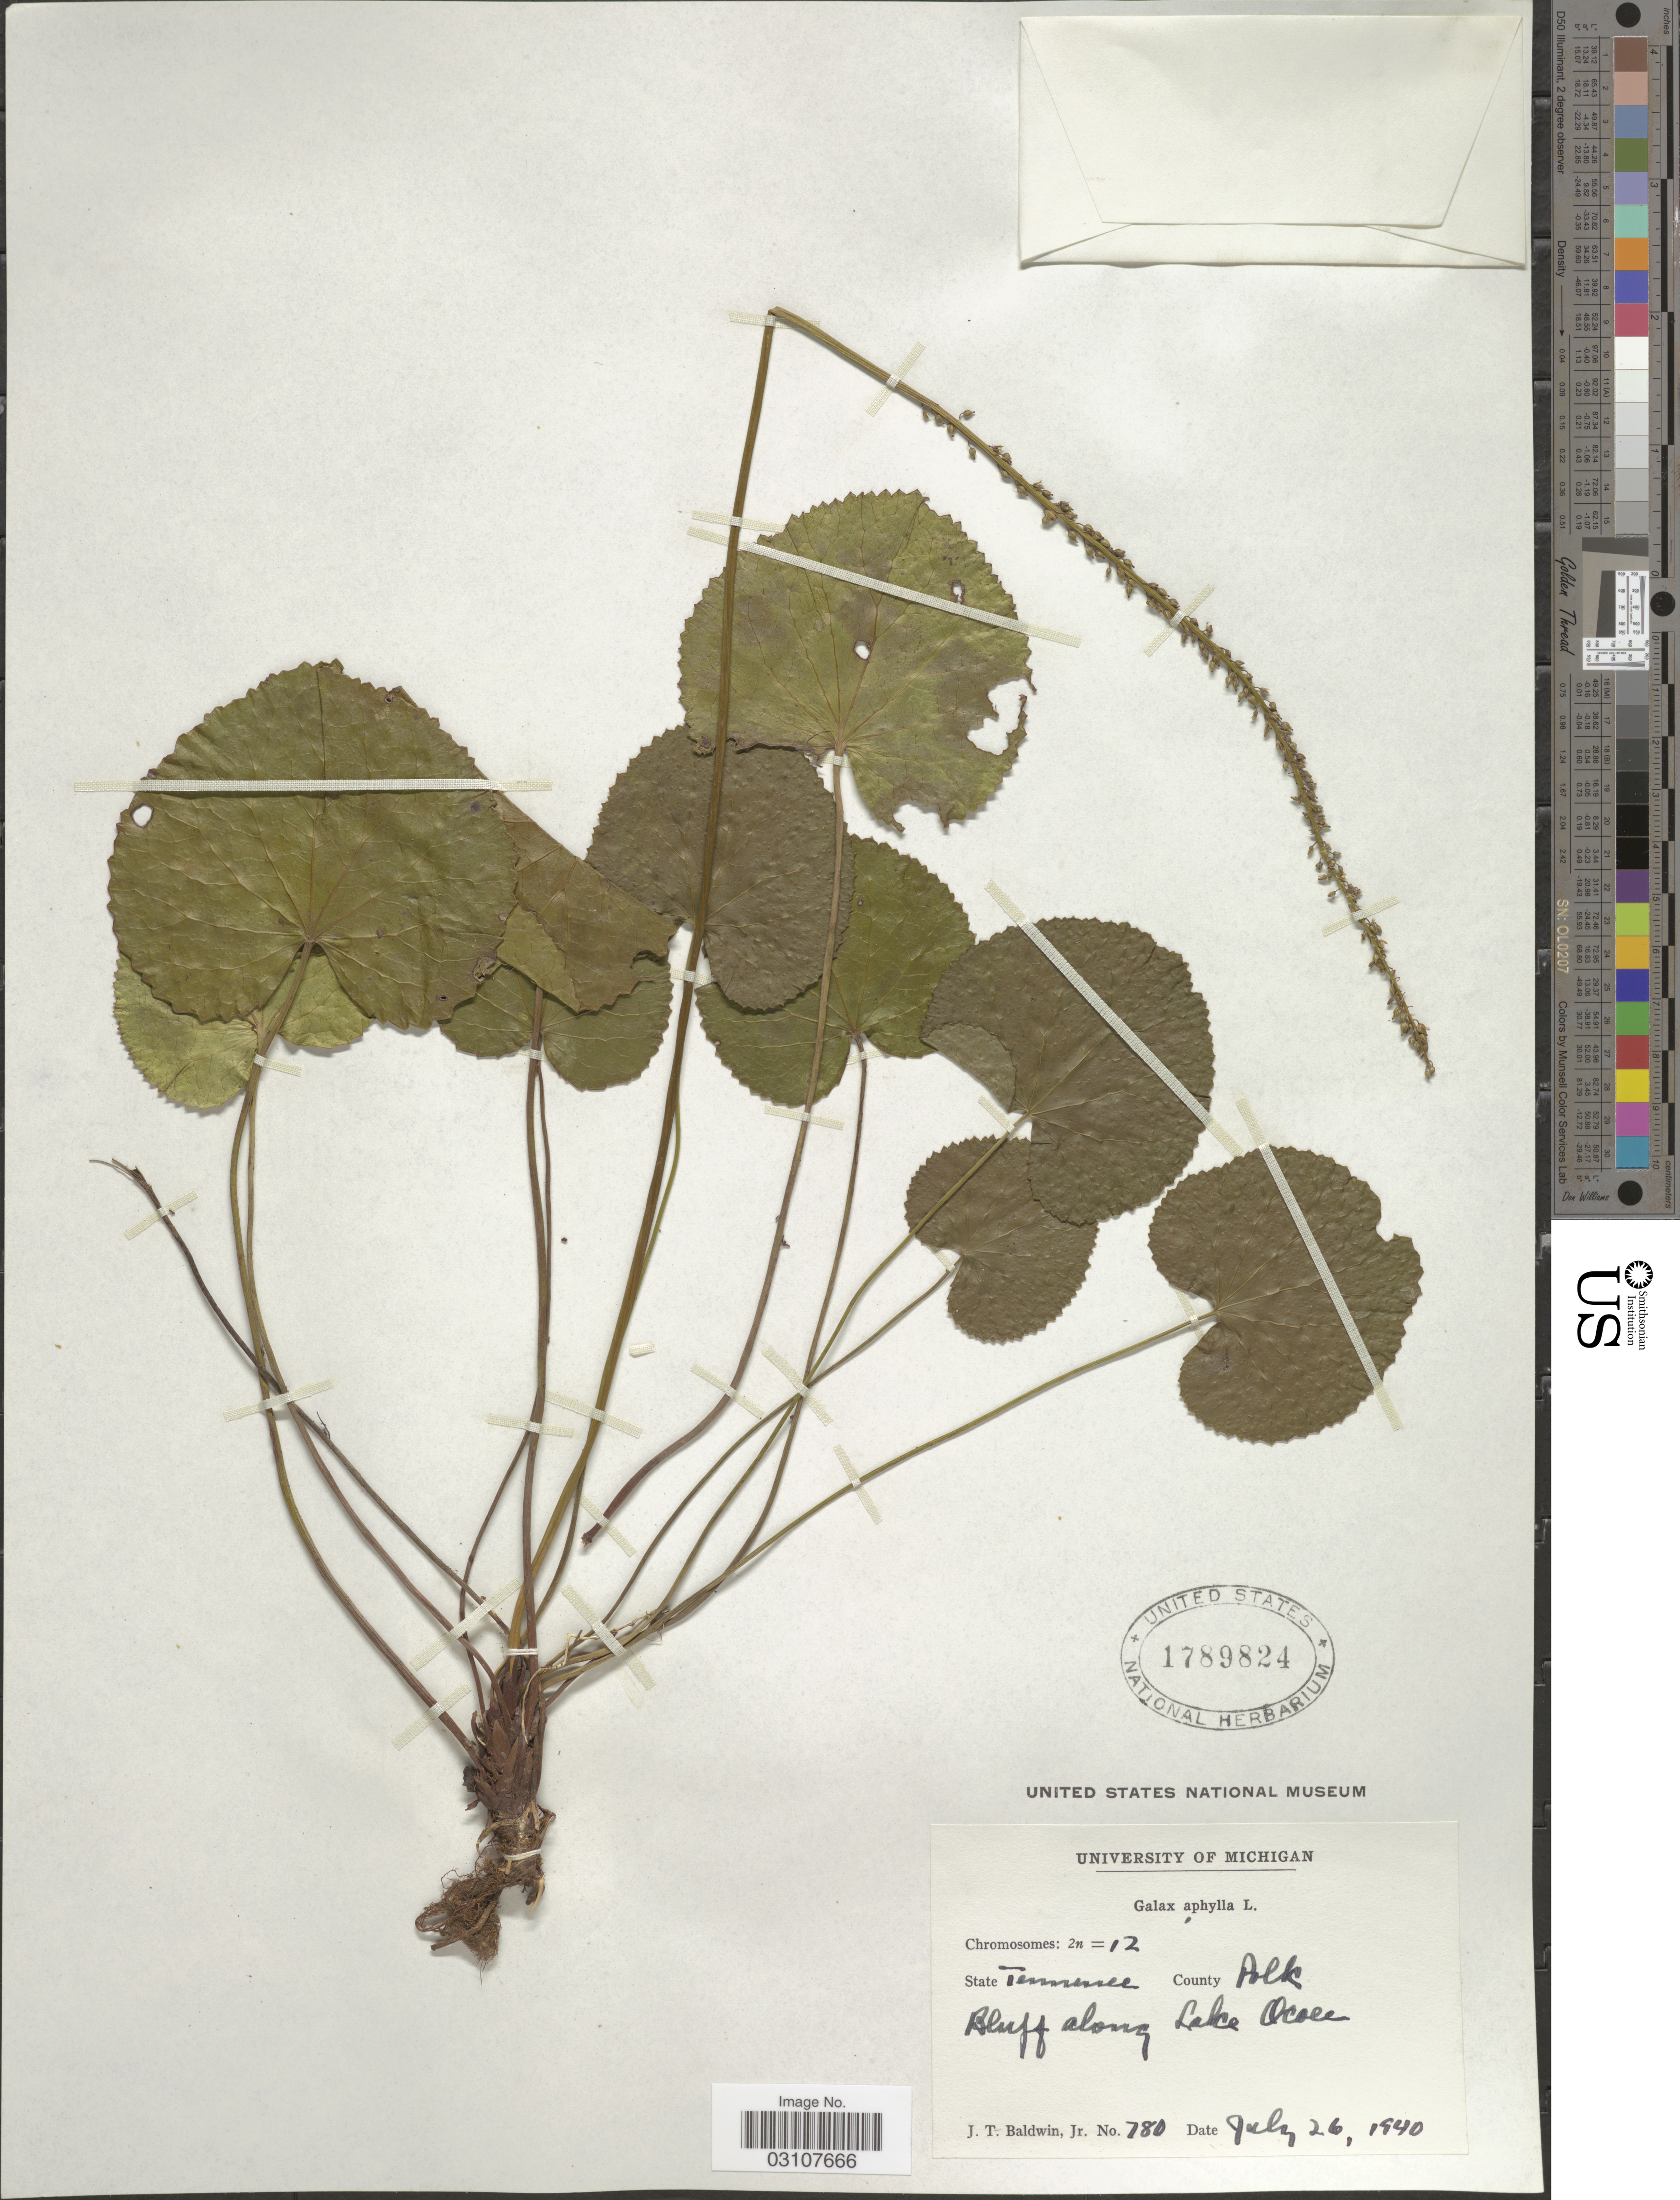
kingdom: Plantae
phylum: Tracheophyta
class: Magnoliopsida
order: Ericales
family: Diapensiaceae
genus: Galax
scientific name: Galax urceolata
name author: (Poir.) Brummitt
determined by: Gaynor, Michelle L., (FLAS), University of Florida (UNITED STATES)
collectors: J. T. Baldwin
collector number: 780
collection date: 1940-07-26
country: United States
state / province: Tennessee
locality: County Polk. Bluff along Lake Ocoee.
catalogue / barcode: US 1789824